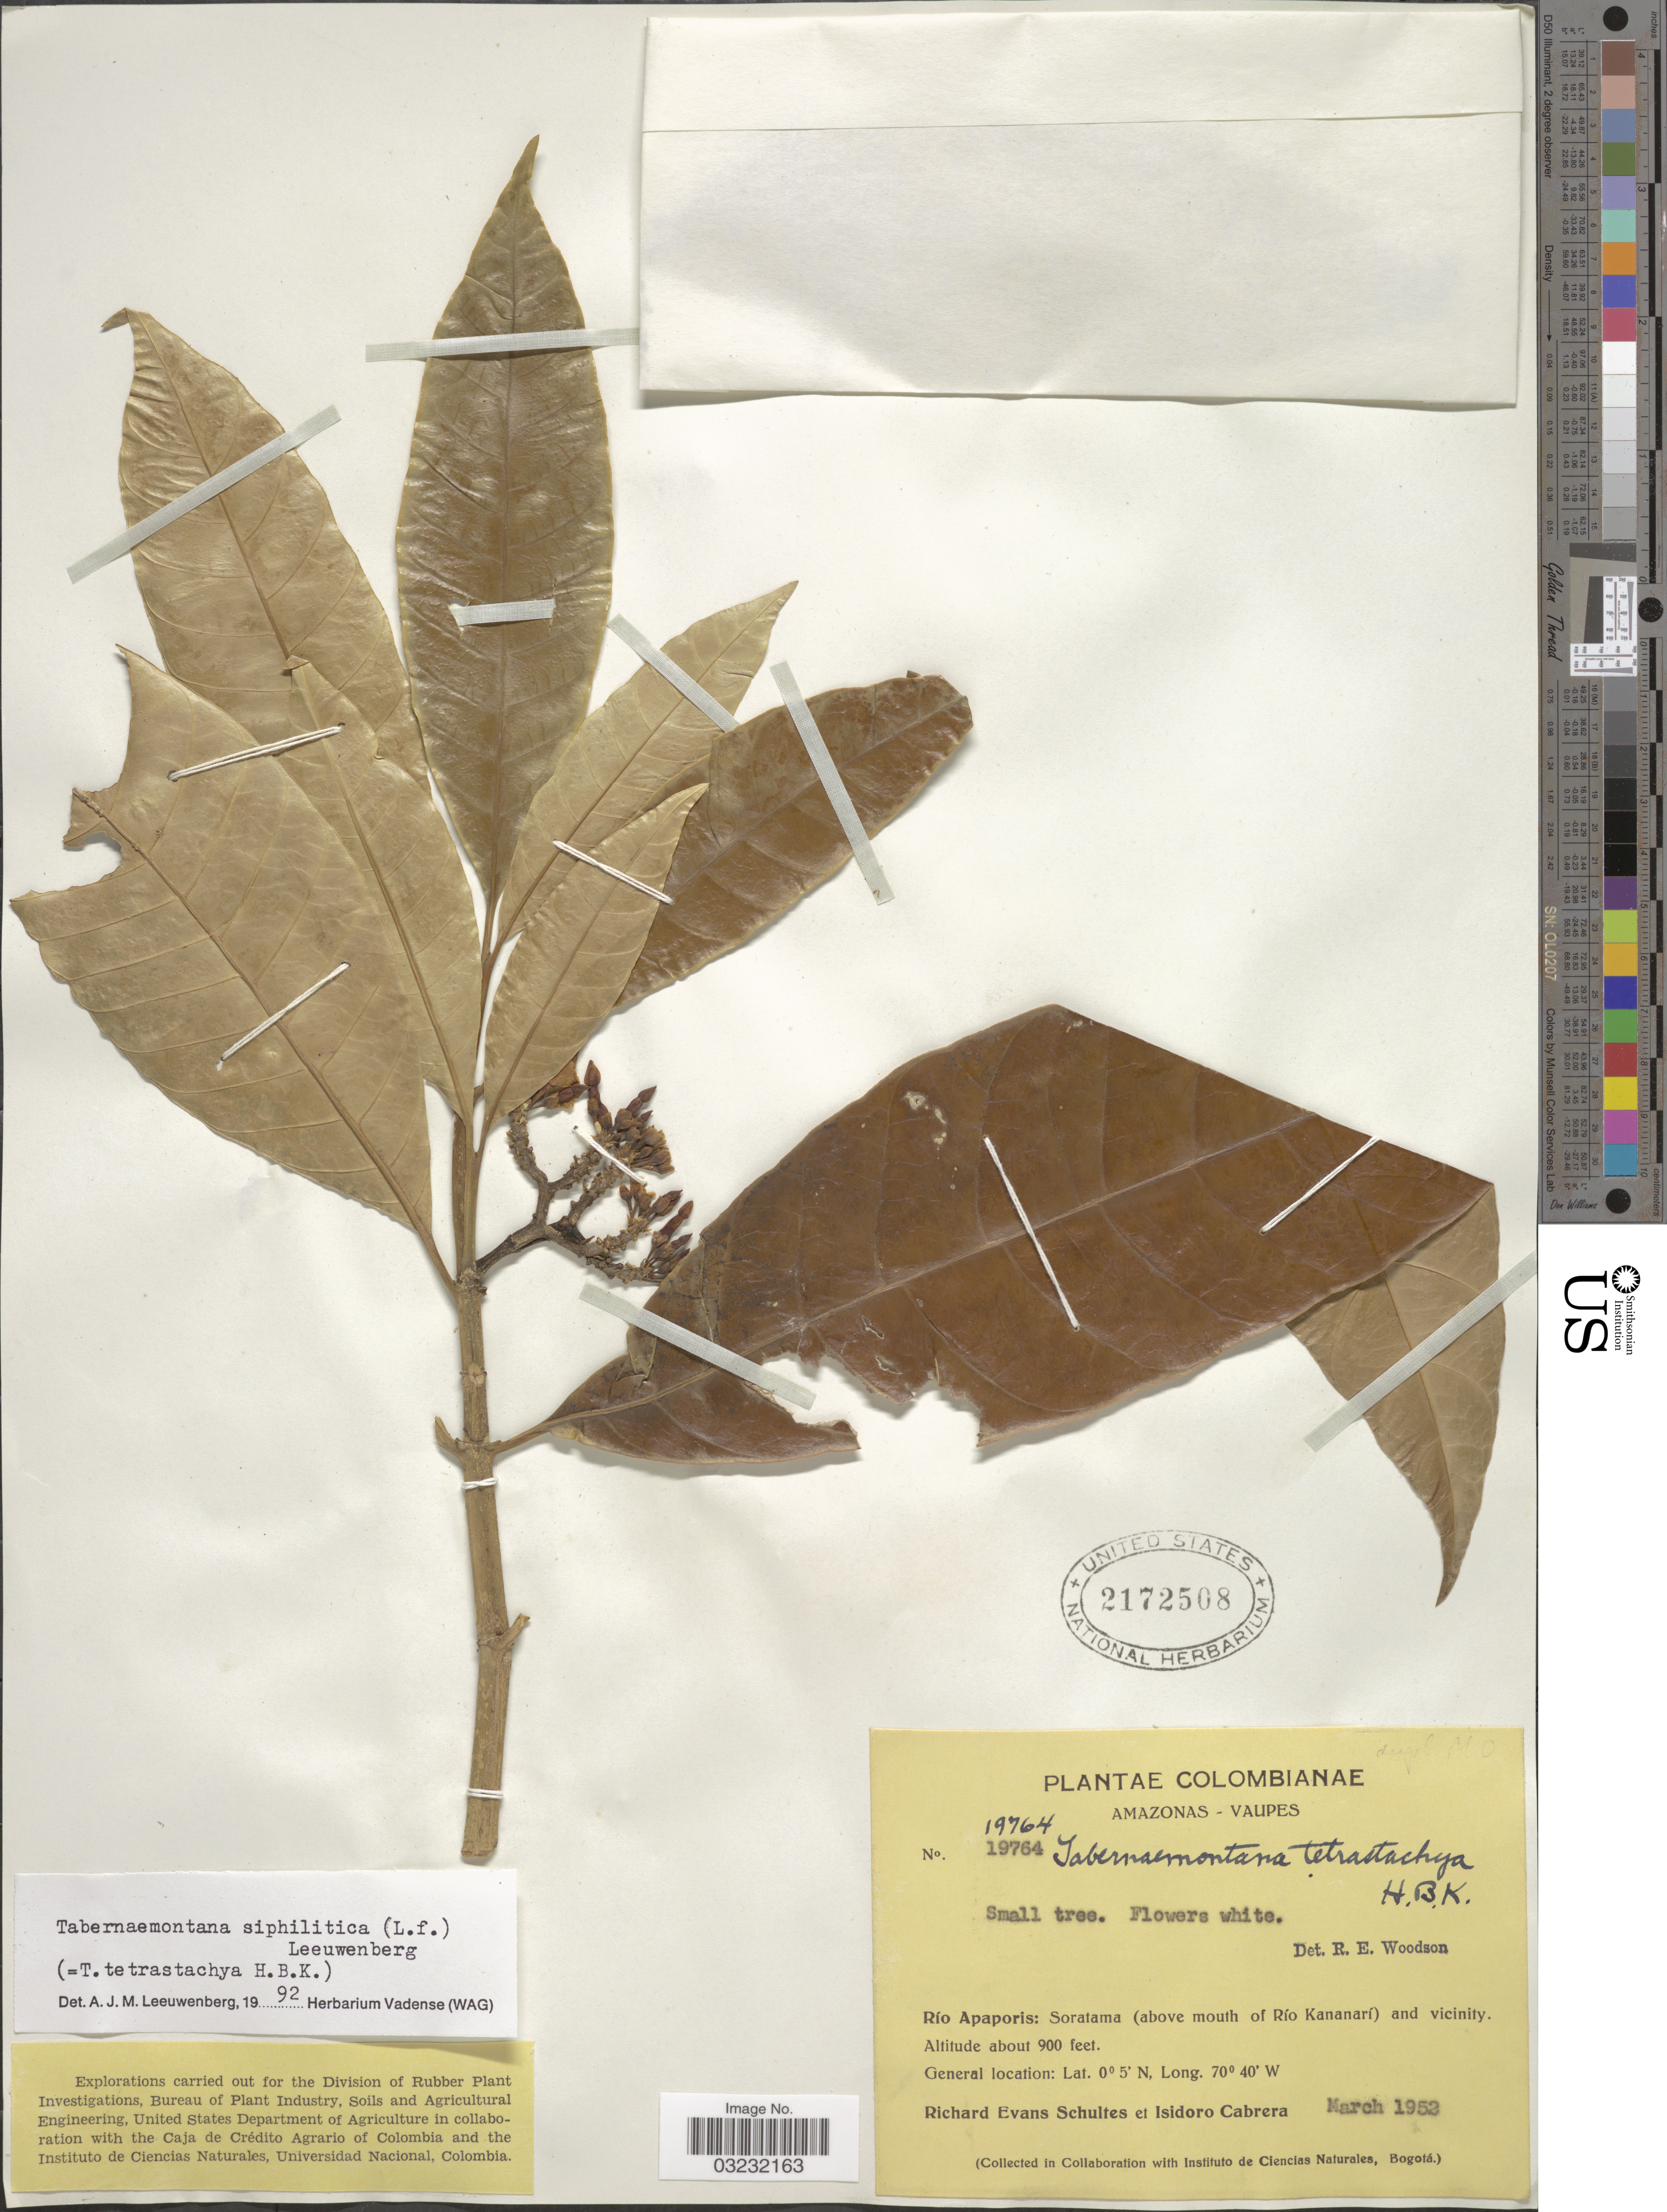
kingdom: Plantae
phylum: Tracheophyta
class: Magnoliopsida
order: Gentianales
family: Apocynaceae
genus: Tabernaemontana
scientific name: Tabernaemontana siphilitica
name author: (L. f.) Leeuwenb.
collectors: R. E. Schultes & I. Cabrera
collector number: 19764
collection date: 1952-03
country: Colombia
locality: Amazonas-Vaupes. Río Apaporis: Soratama (above mouth of Río Kananarí) and vicinity.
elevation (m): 274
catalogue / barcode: US 2172508